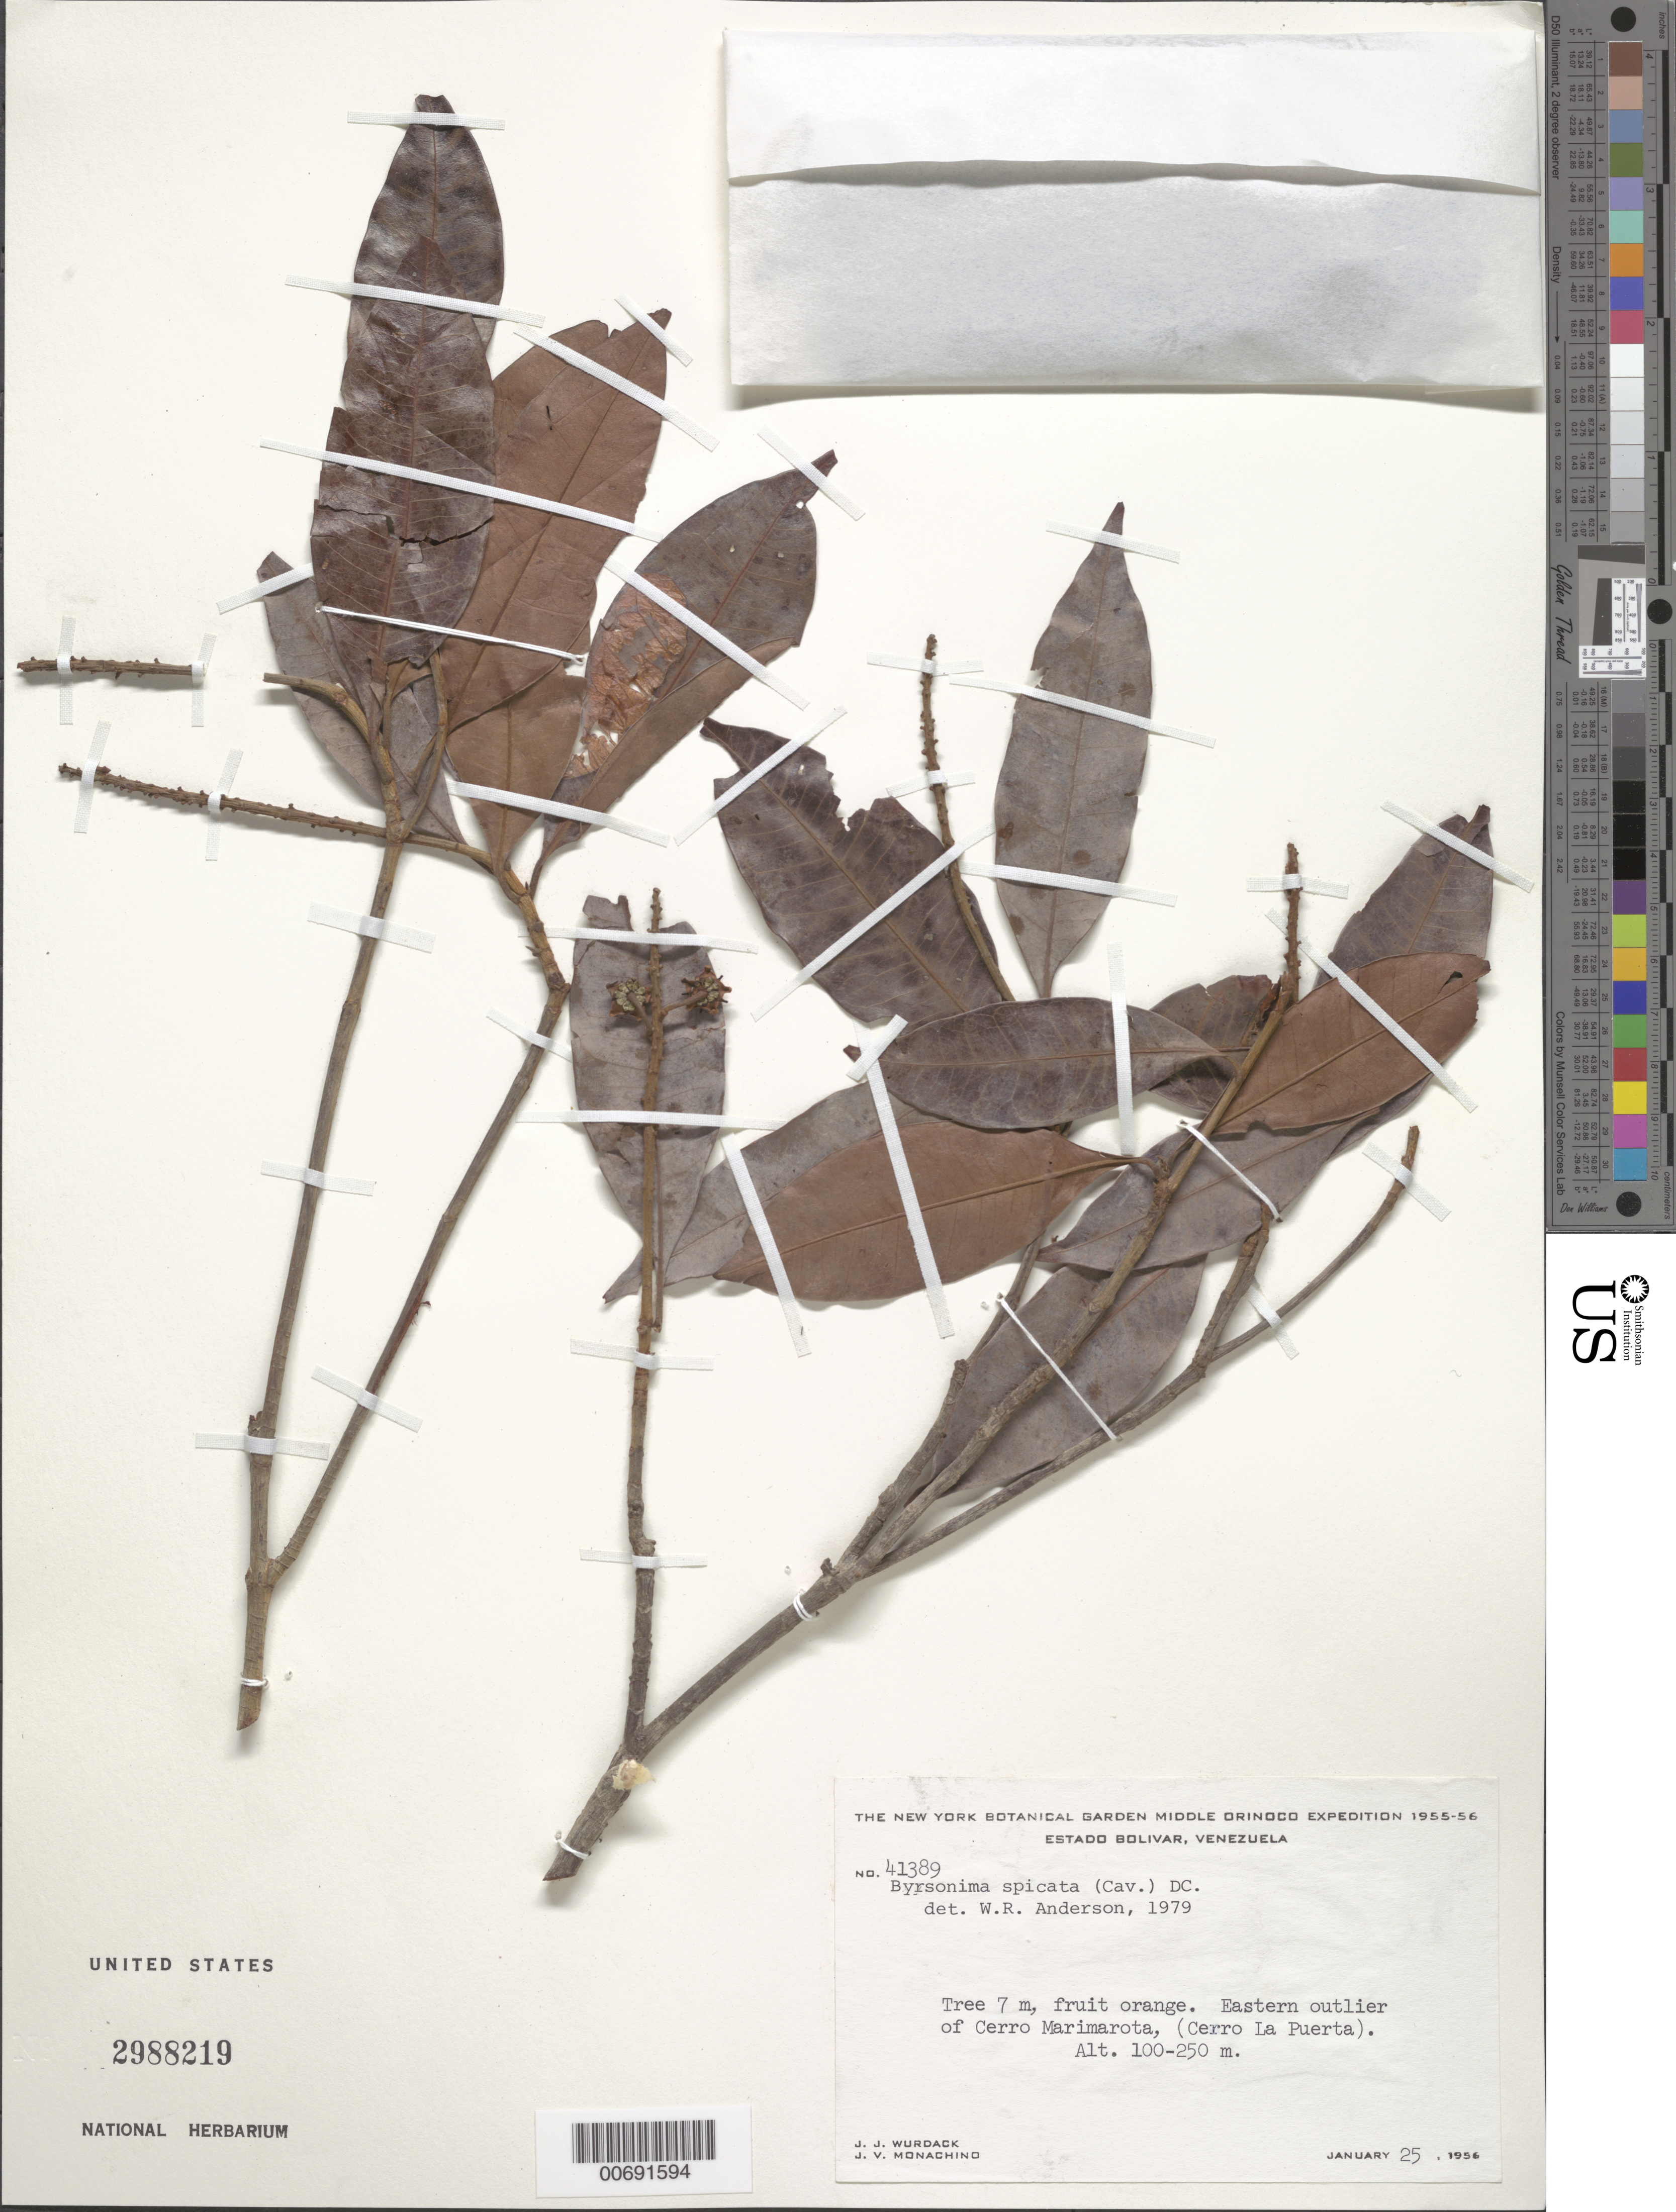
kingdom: Plantae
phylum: Tracheophyta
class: Magnoliopsida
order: Malpighiales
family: Malpighiaceae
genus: Byrsonima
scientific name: Byrsonima spicata (Cav.) DC.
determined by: Anderson, W. R., (MICH), University of Michigan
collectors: J. J. Wurdack & J. V. Monachino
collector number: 41389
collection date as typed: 25-Jan-56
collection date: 1956-01-25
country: Venezuela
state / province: Bolívar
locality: Cerro La Puerta (eastern outlier of Cerro Marimarota)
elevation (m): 100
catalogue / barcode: US 2988219